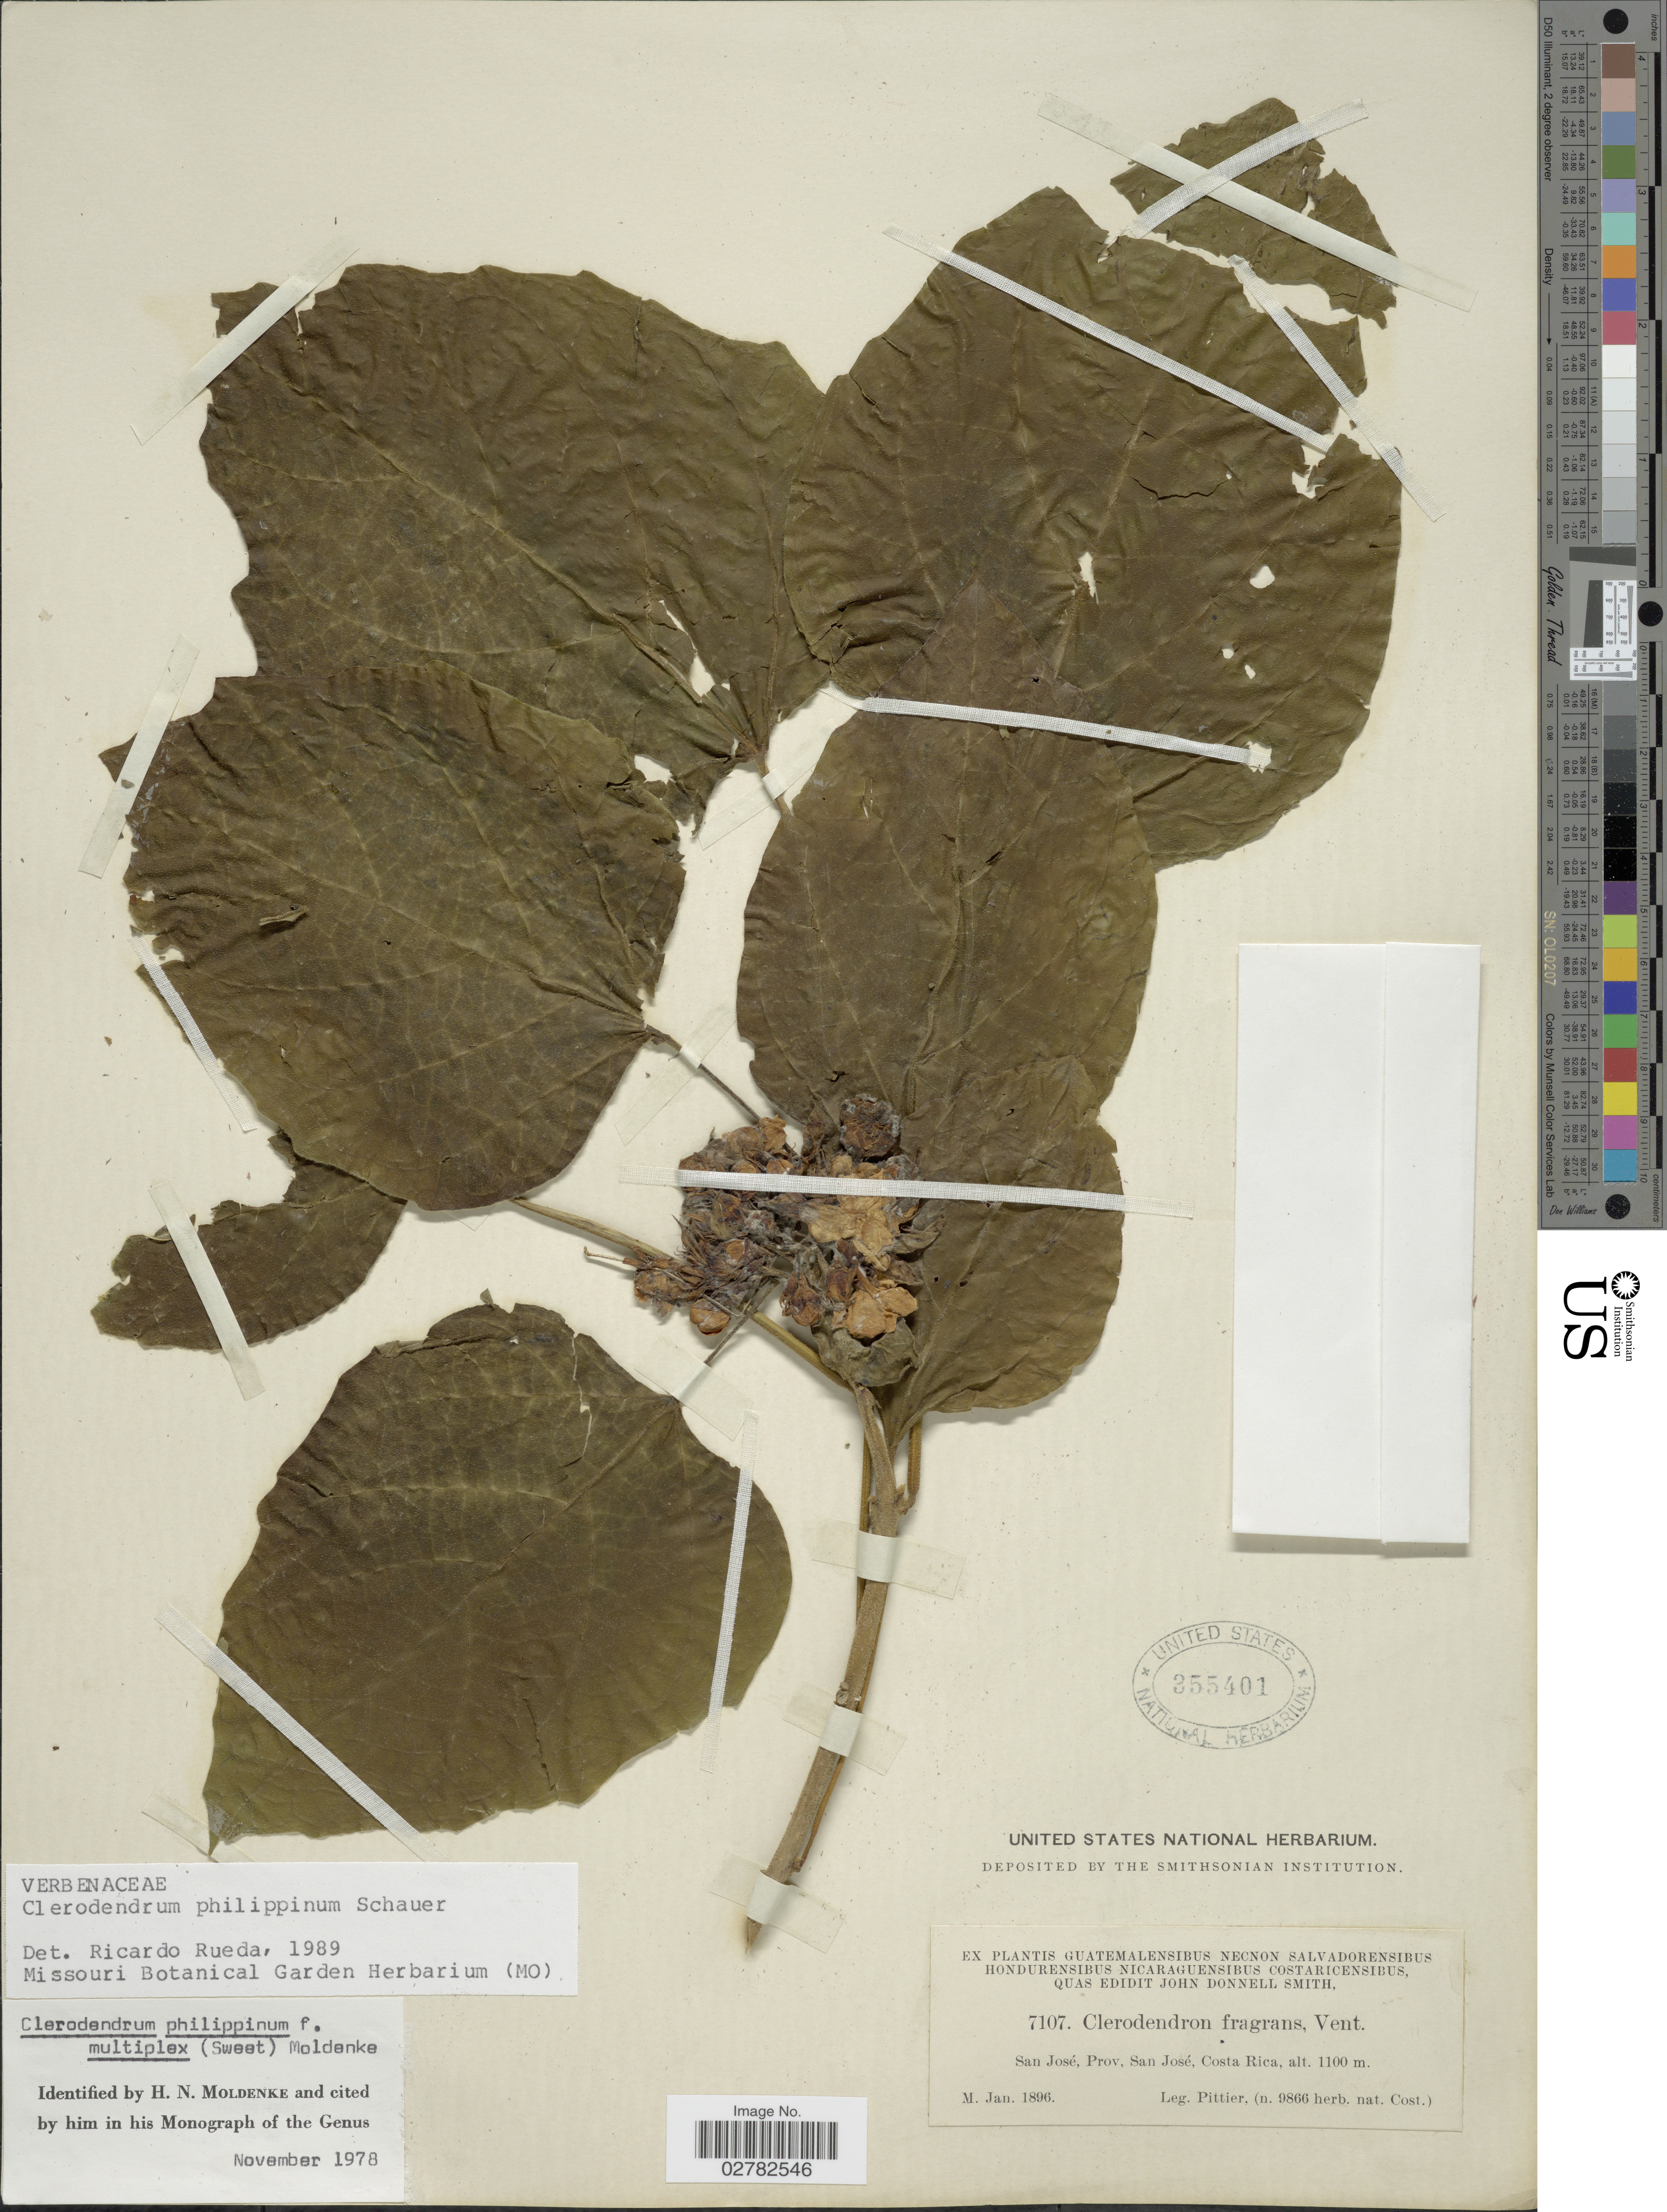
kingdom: Plantae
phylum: Tracheophyta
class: Magnoliopsida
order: Lamiales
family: Lamiaceae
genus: Clerodendrum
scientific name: Clerodendrum philippinum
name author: Schauer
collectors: Pittier, --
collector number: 7107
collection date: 1896-01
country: Costa Rica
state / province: San José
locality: San José.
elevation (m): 1100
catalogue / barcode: US 355401